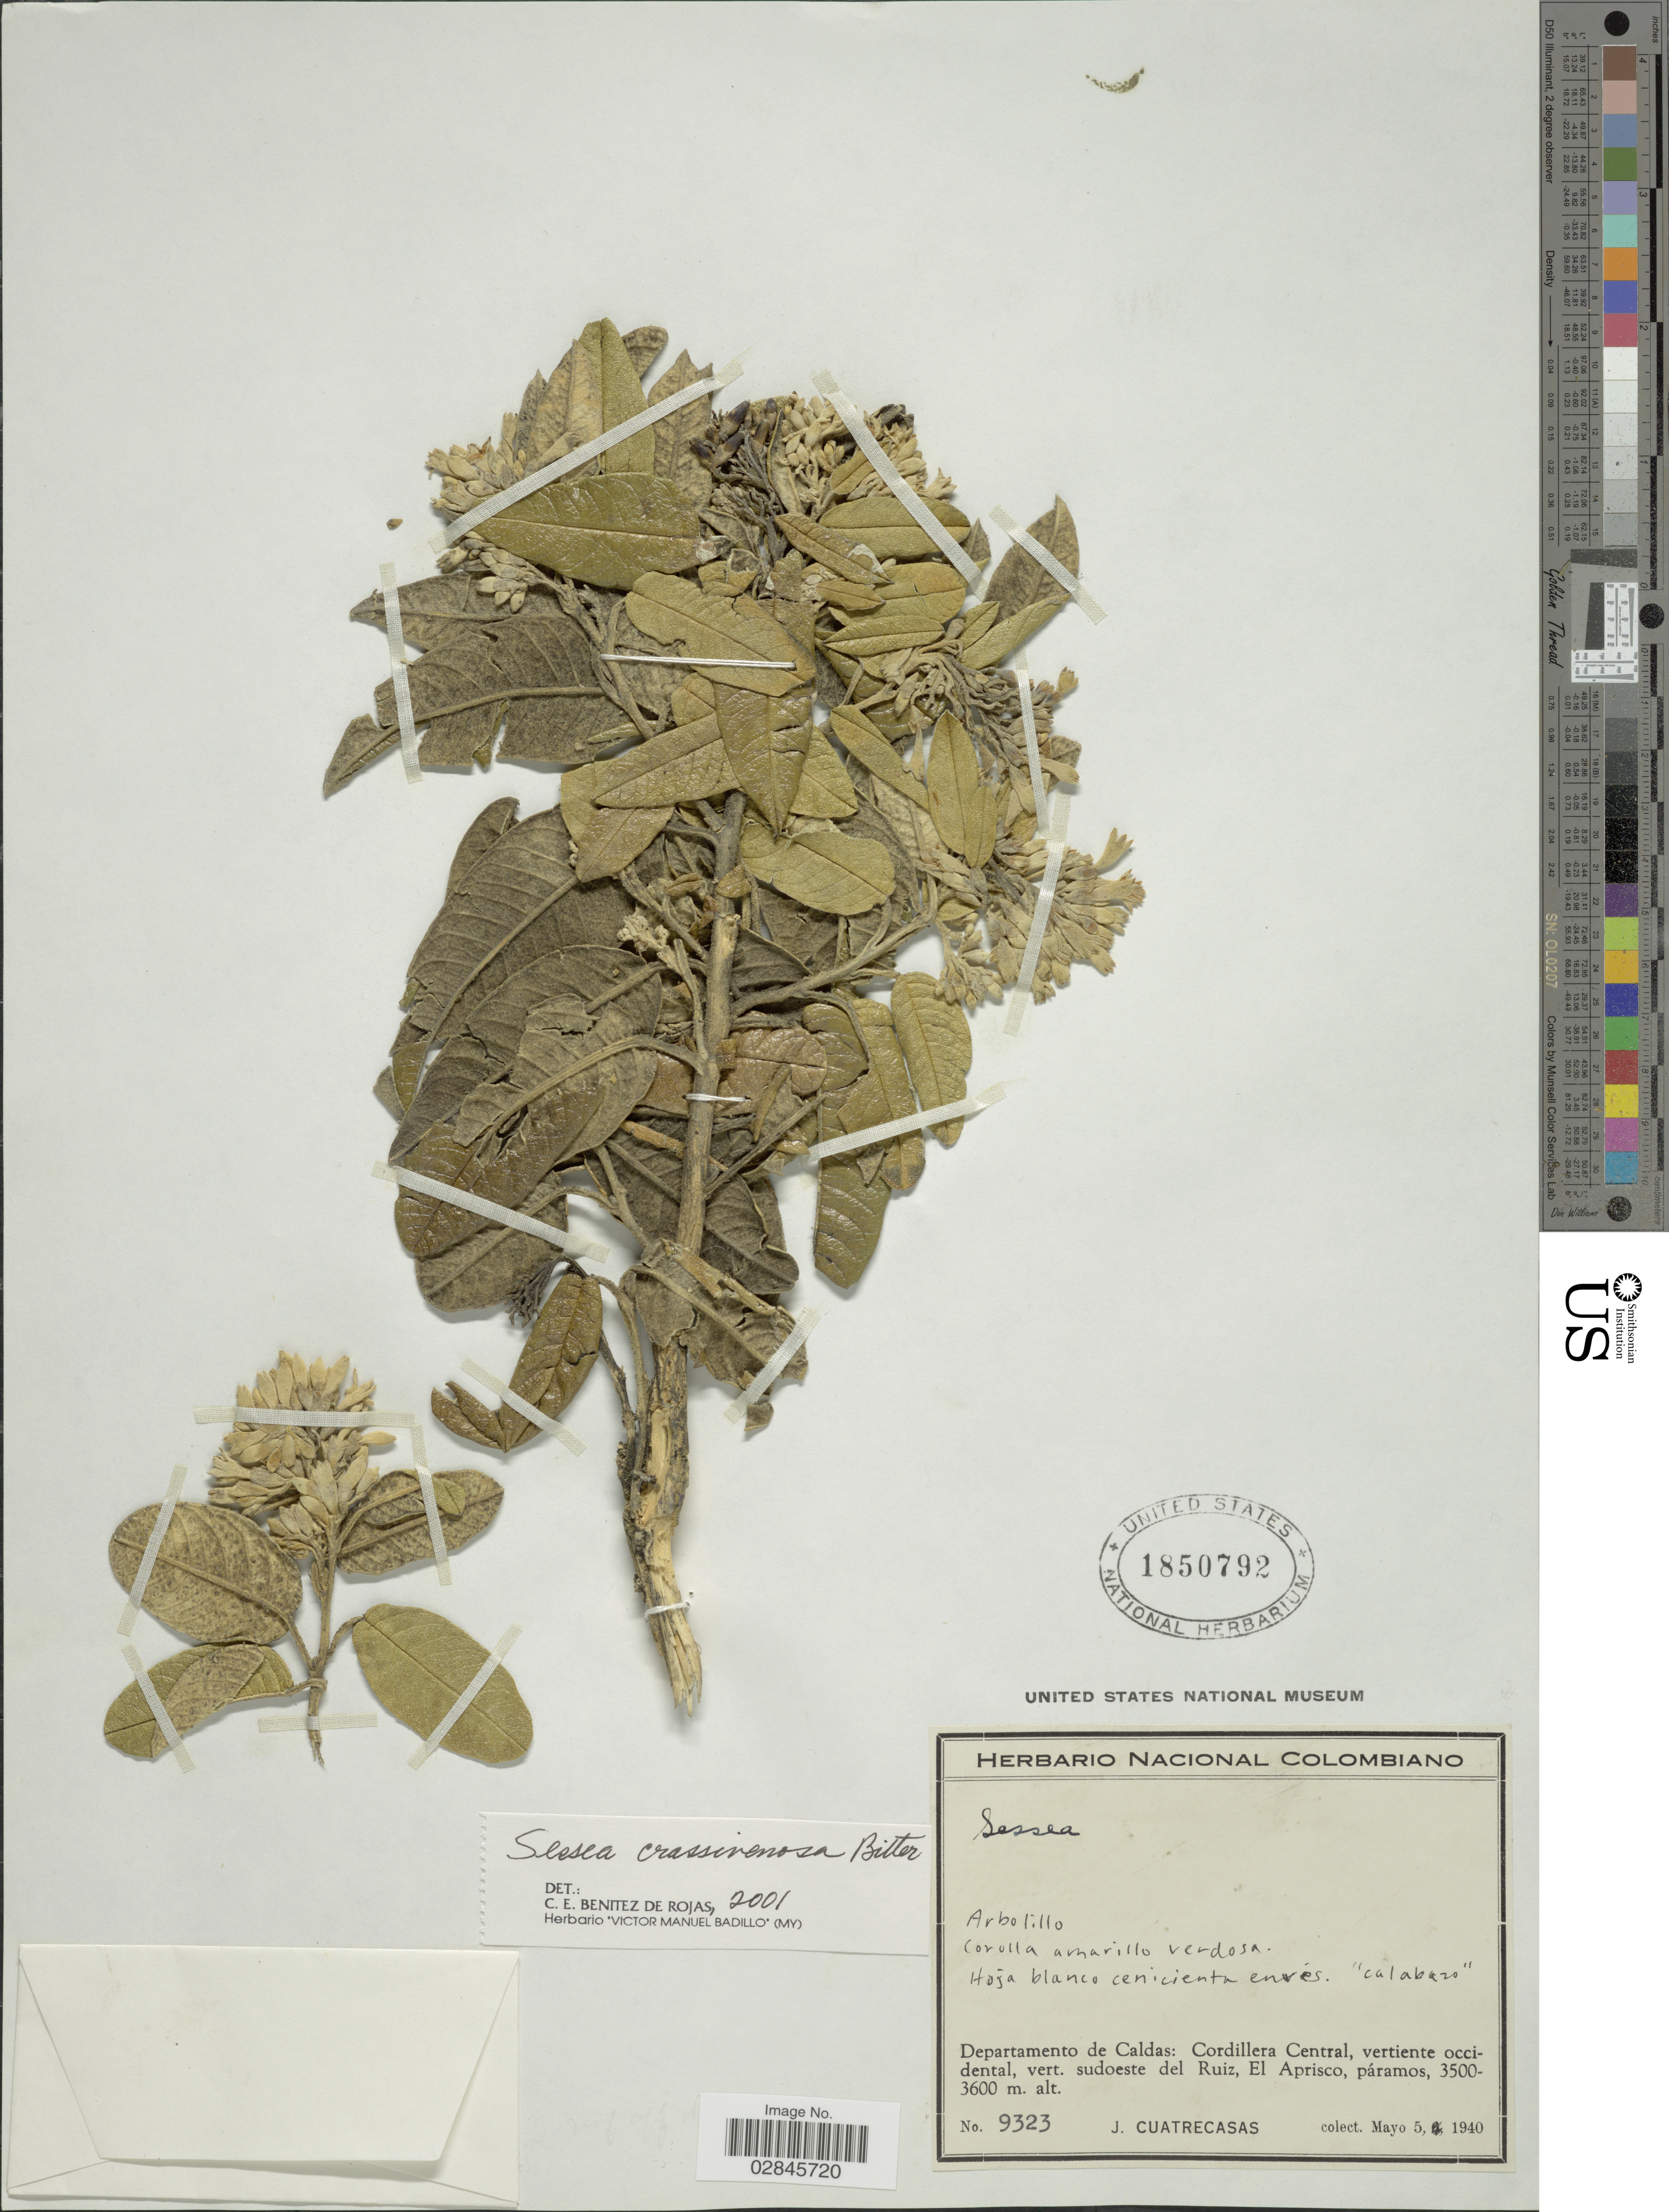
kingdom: Plantae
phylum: Tracheophyta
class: Magnoliopsida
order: Solanales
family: Solanaceae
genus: Sessea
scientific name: Sessea crassivenosa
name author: Bitter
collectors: J. Cuatrecasas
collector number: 9323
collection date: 1940-05-05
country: Colombia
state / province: Caldas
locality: Departamento de Caldas: Cordillera Central, vertiente occidental, vert. sudoeste del Ruiz, El Aprisco.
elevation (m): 3500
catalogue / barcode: US 1850792